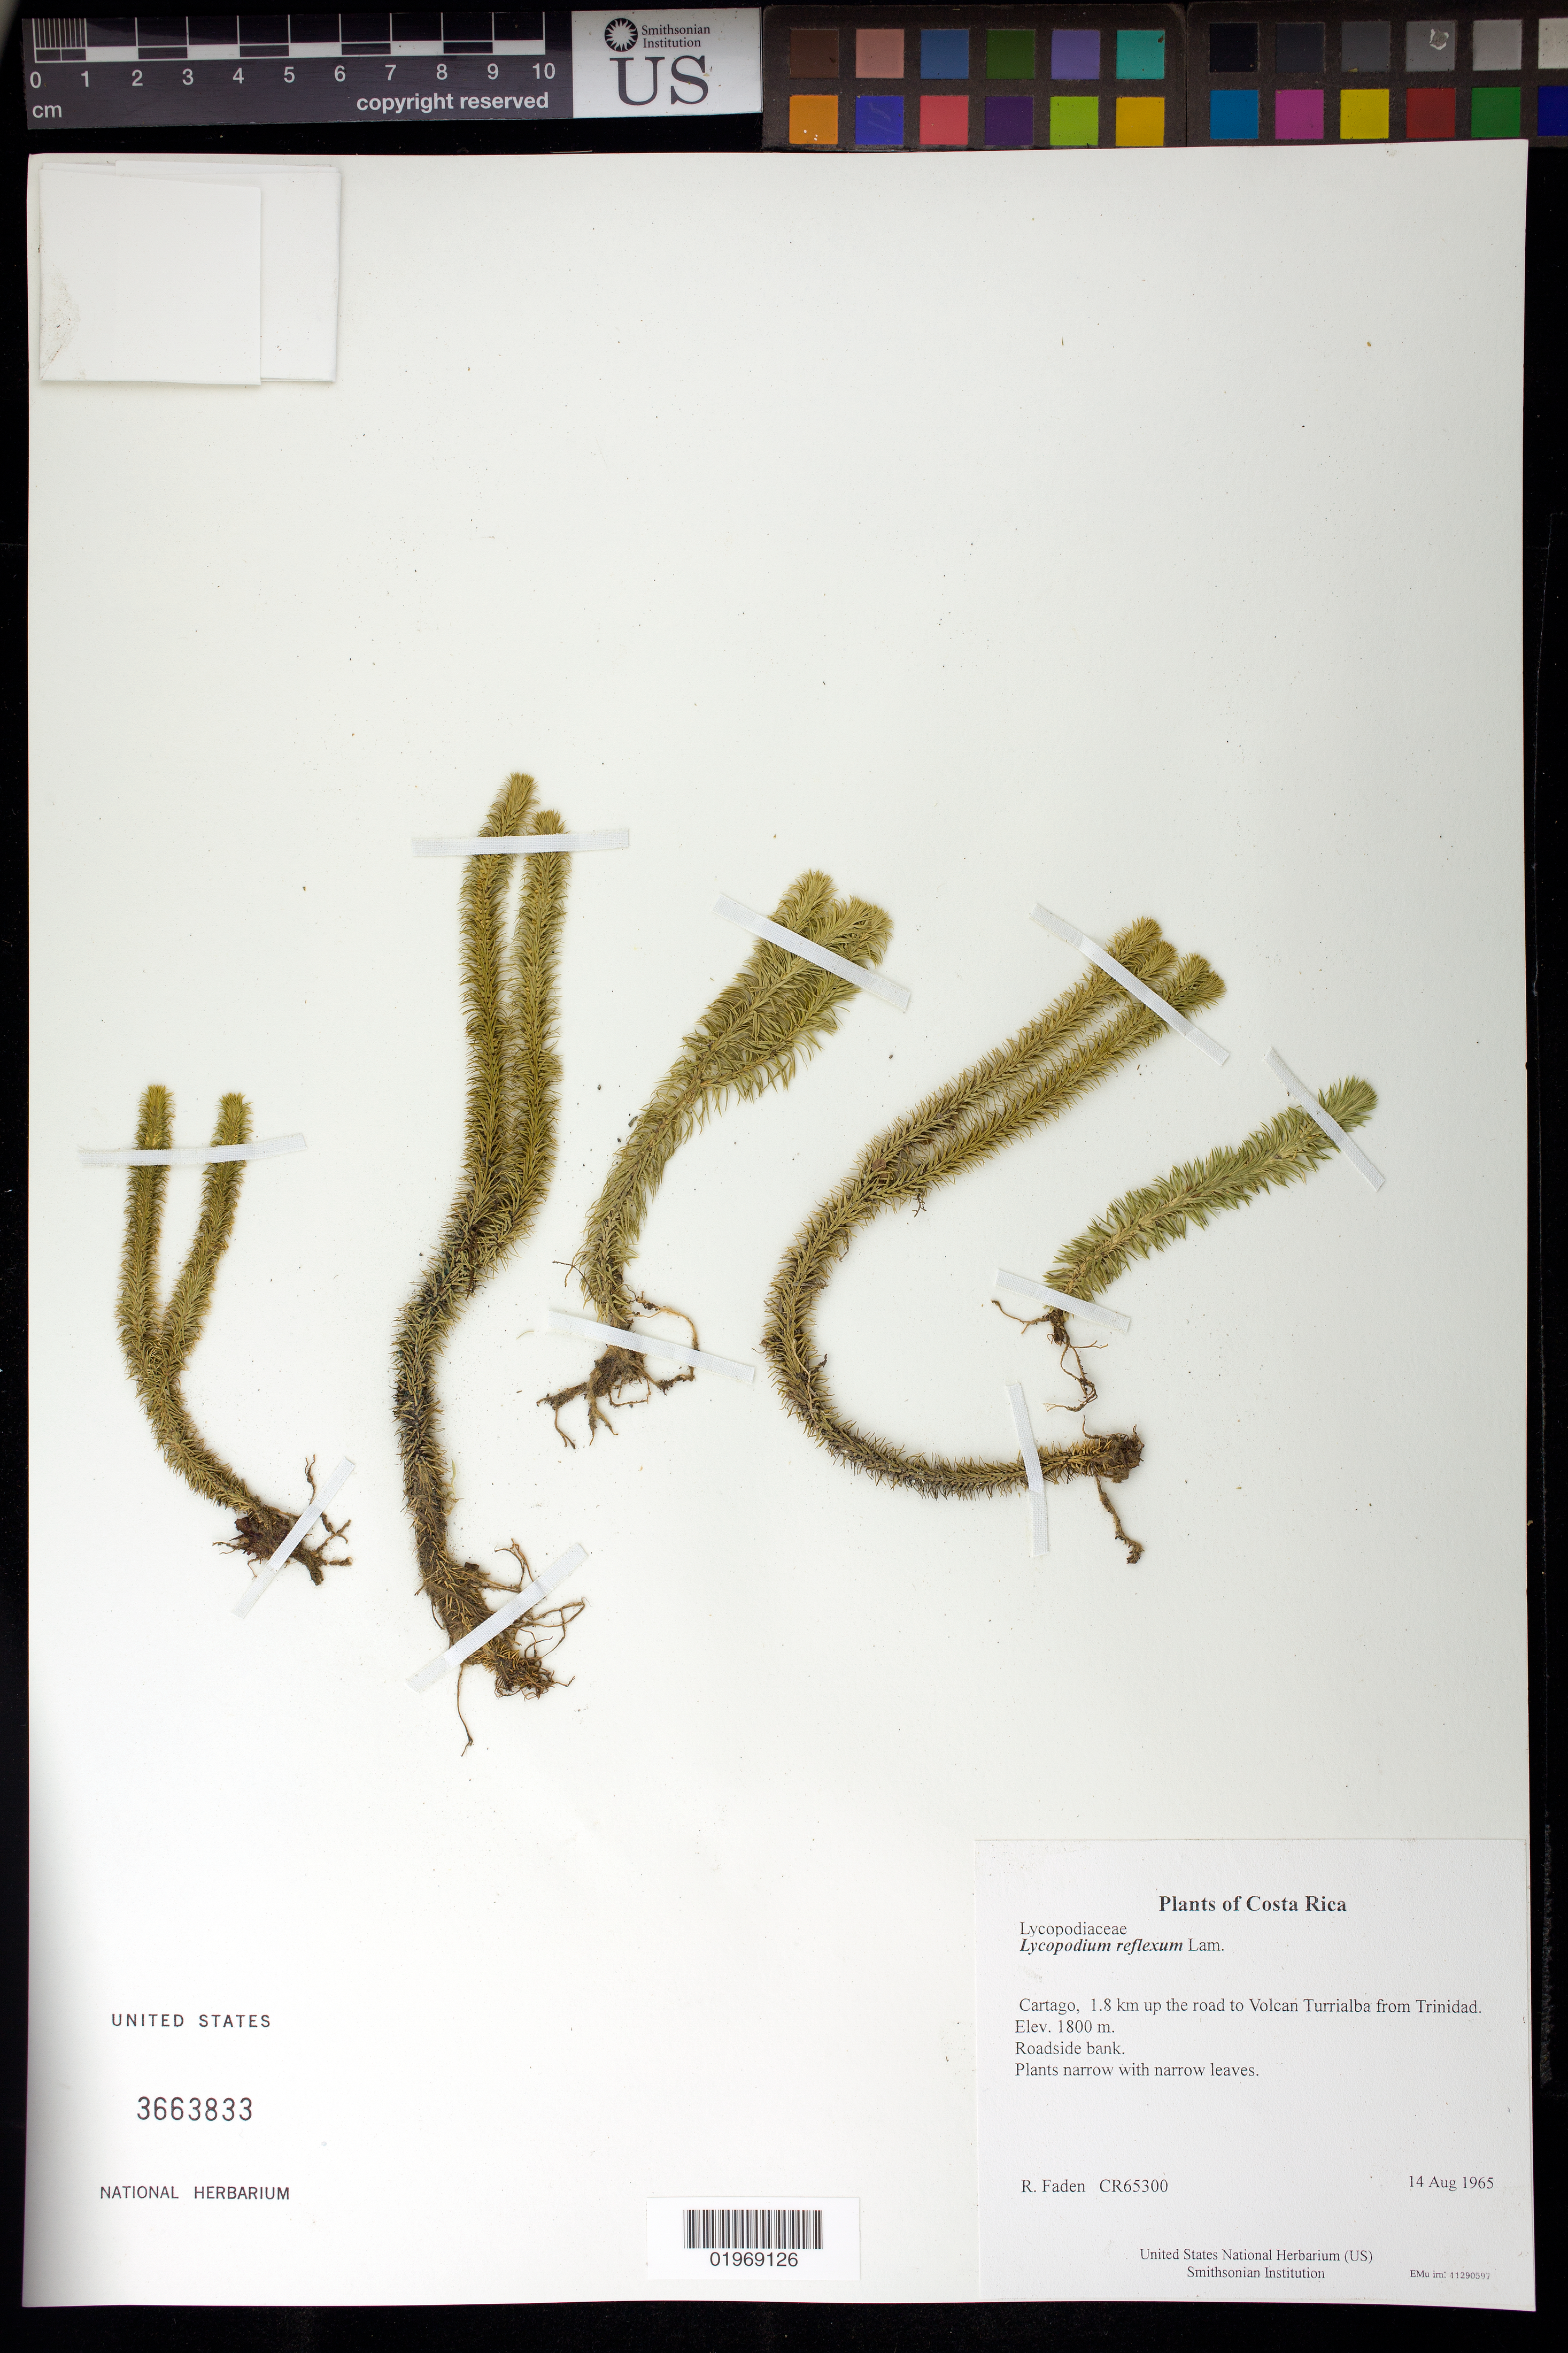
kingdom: Plantae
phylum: Tracheophyta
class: Lycopodiopsida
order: Lycopodiales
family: Lycopodiaceae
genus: Phlegmariurus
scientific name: Phlegmariurus reflexus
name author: (Lam.) B. Øllg.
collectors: R. B. Faden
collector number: CR65300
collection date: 1965-08-14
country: Costa Rica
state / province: Cartago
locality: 1.8 km up the road to Volcan Turrialba from Trinidad.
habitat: Roadside bank.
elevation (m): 1800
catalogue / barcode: US 3663833